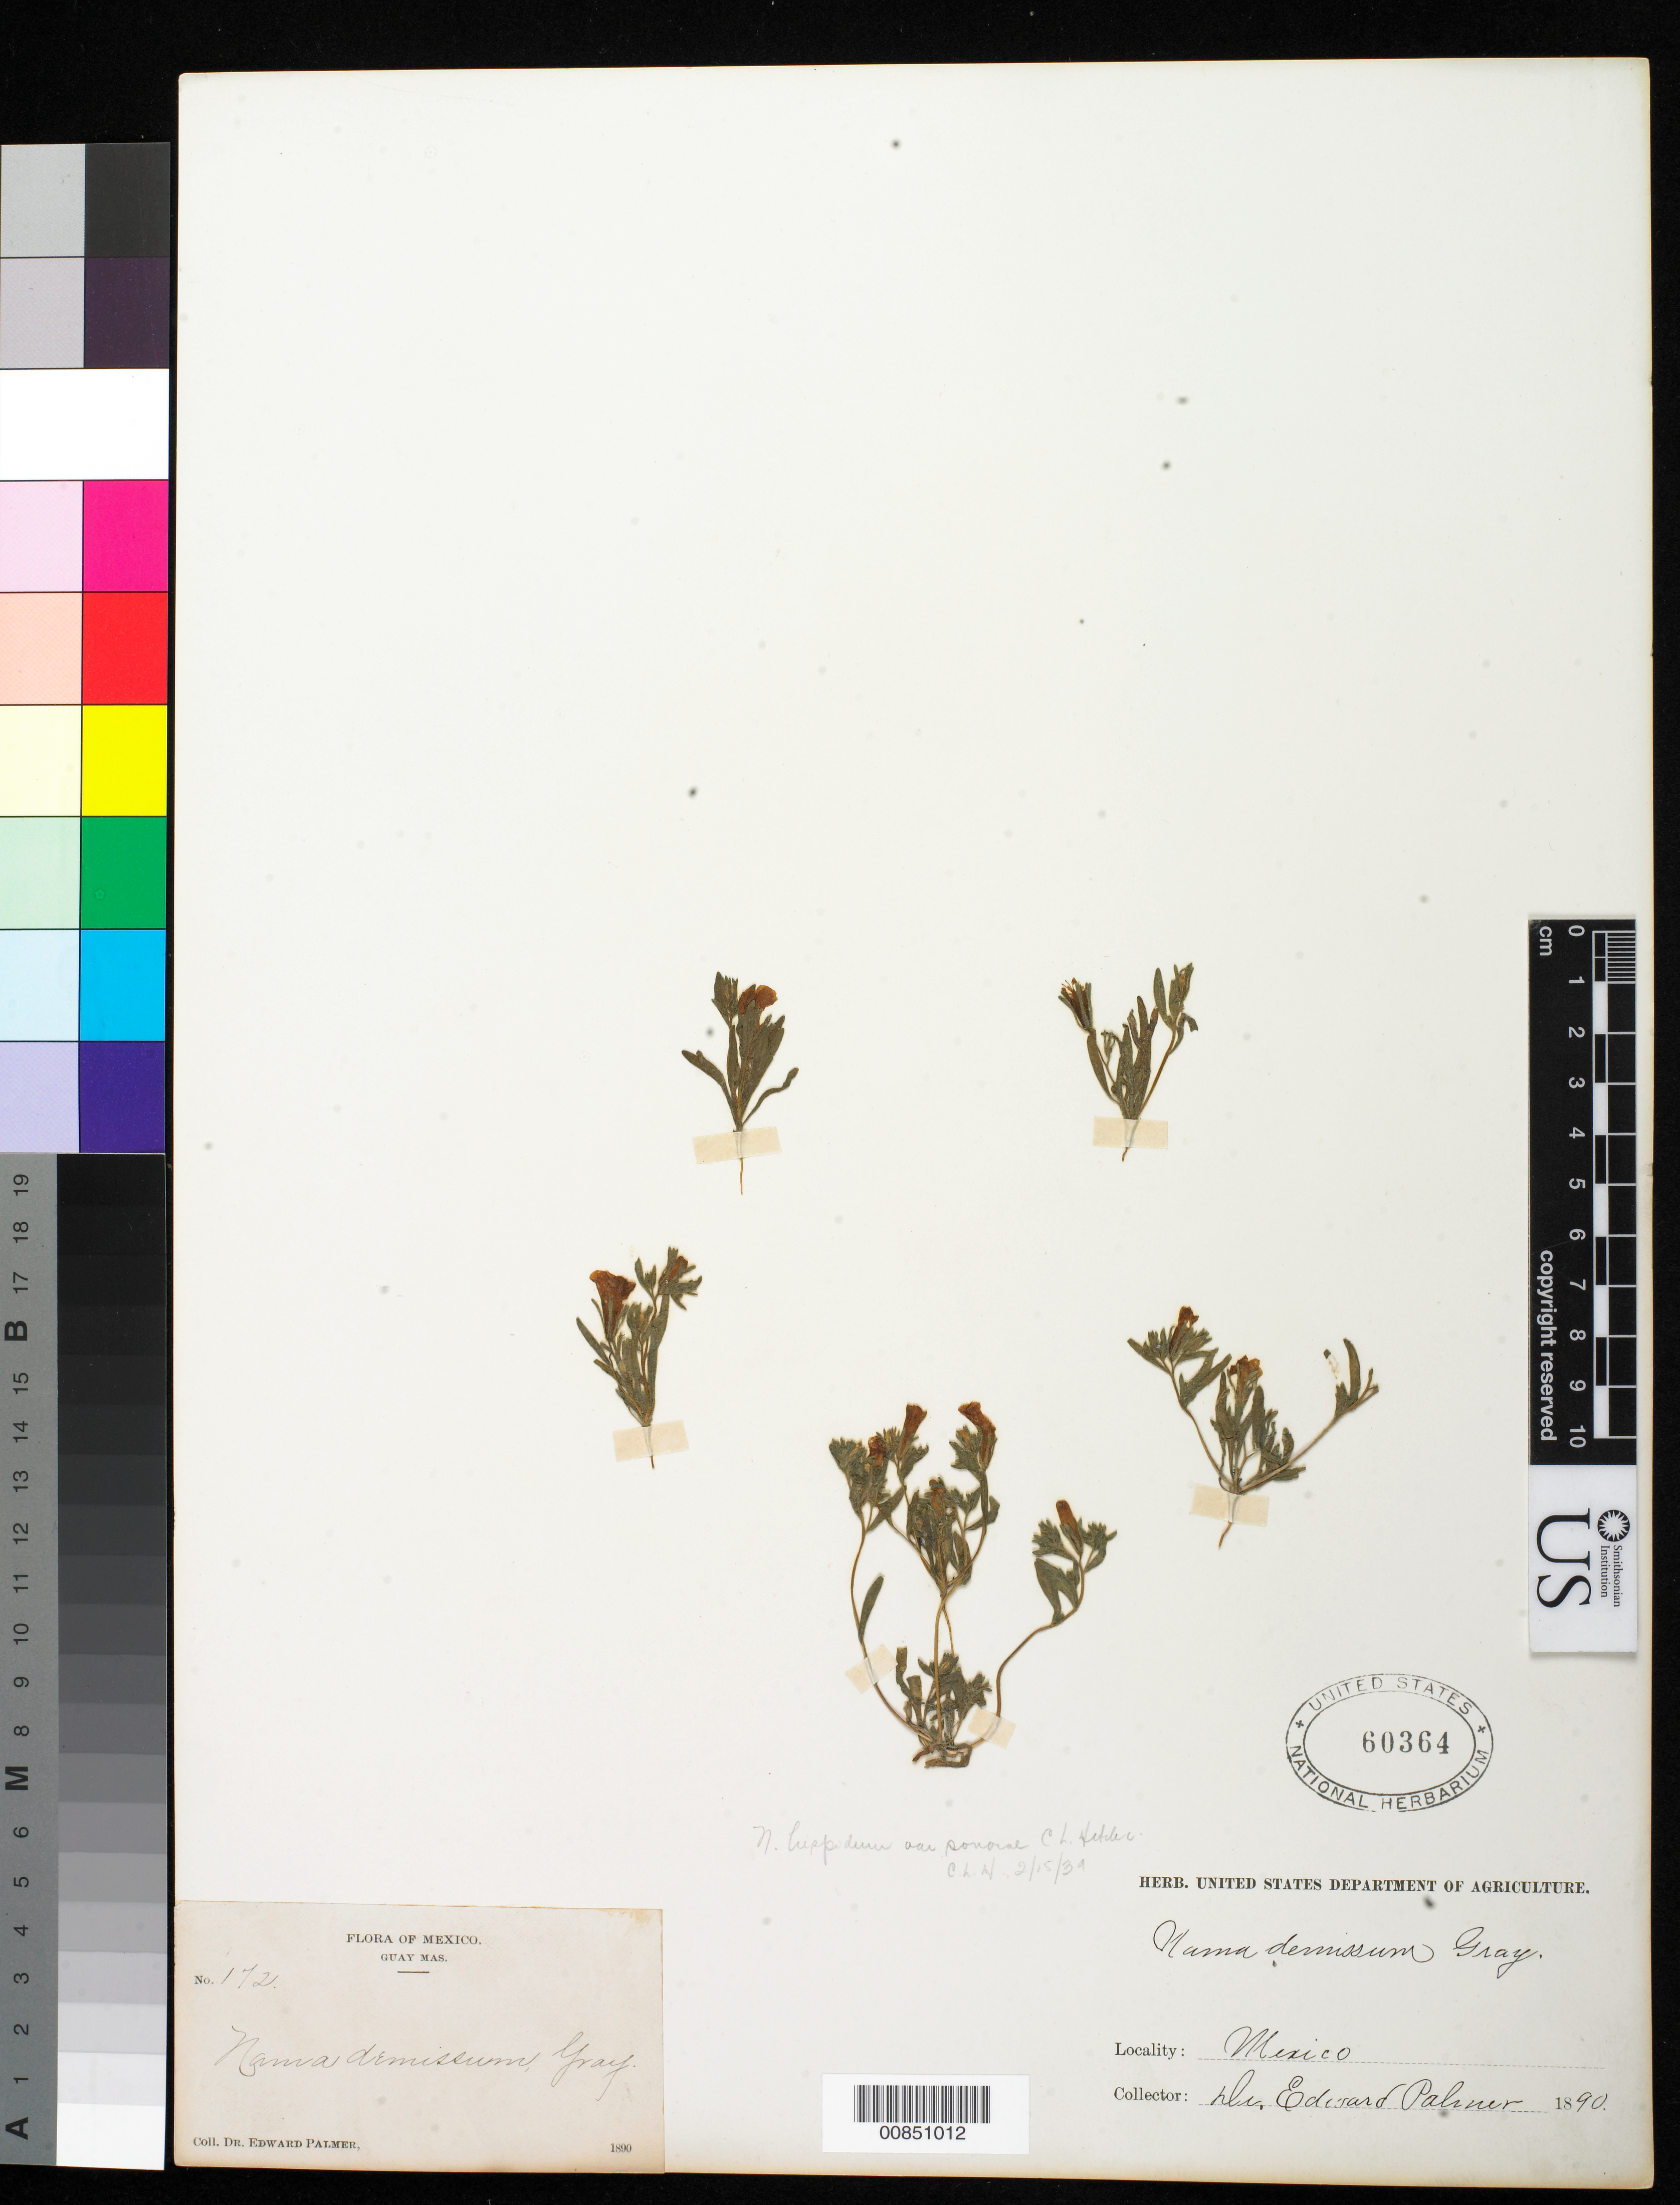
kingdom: Plantae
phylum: Tracheophyta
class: Magnoliopsida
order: Boraginales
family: Namaceae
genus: Nama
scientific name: Nama hispida var. sonorae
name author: C.L. Hitchc.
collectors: E. Palmer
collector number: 172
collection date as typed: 1890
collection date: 1890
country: Mexico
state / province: Sonora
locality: Guaymas, Sonora.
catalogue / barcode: US 60364